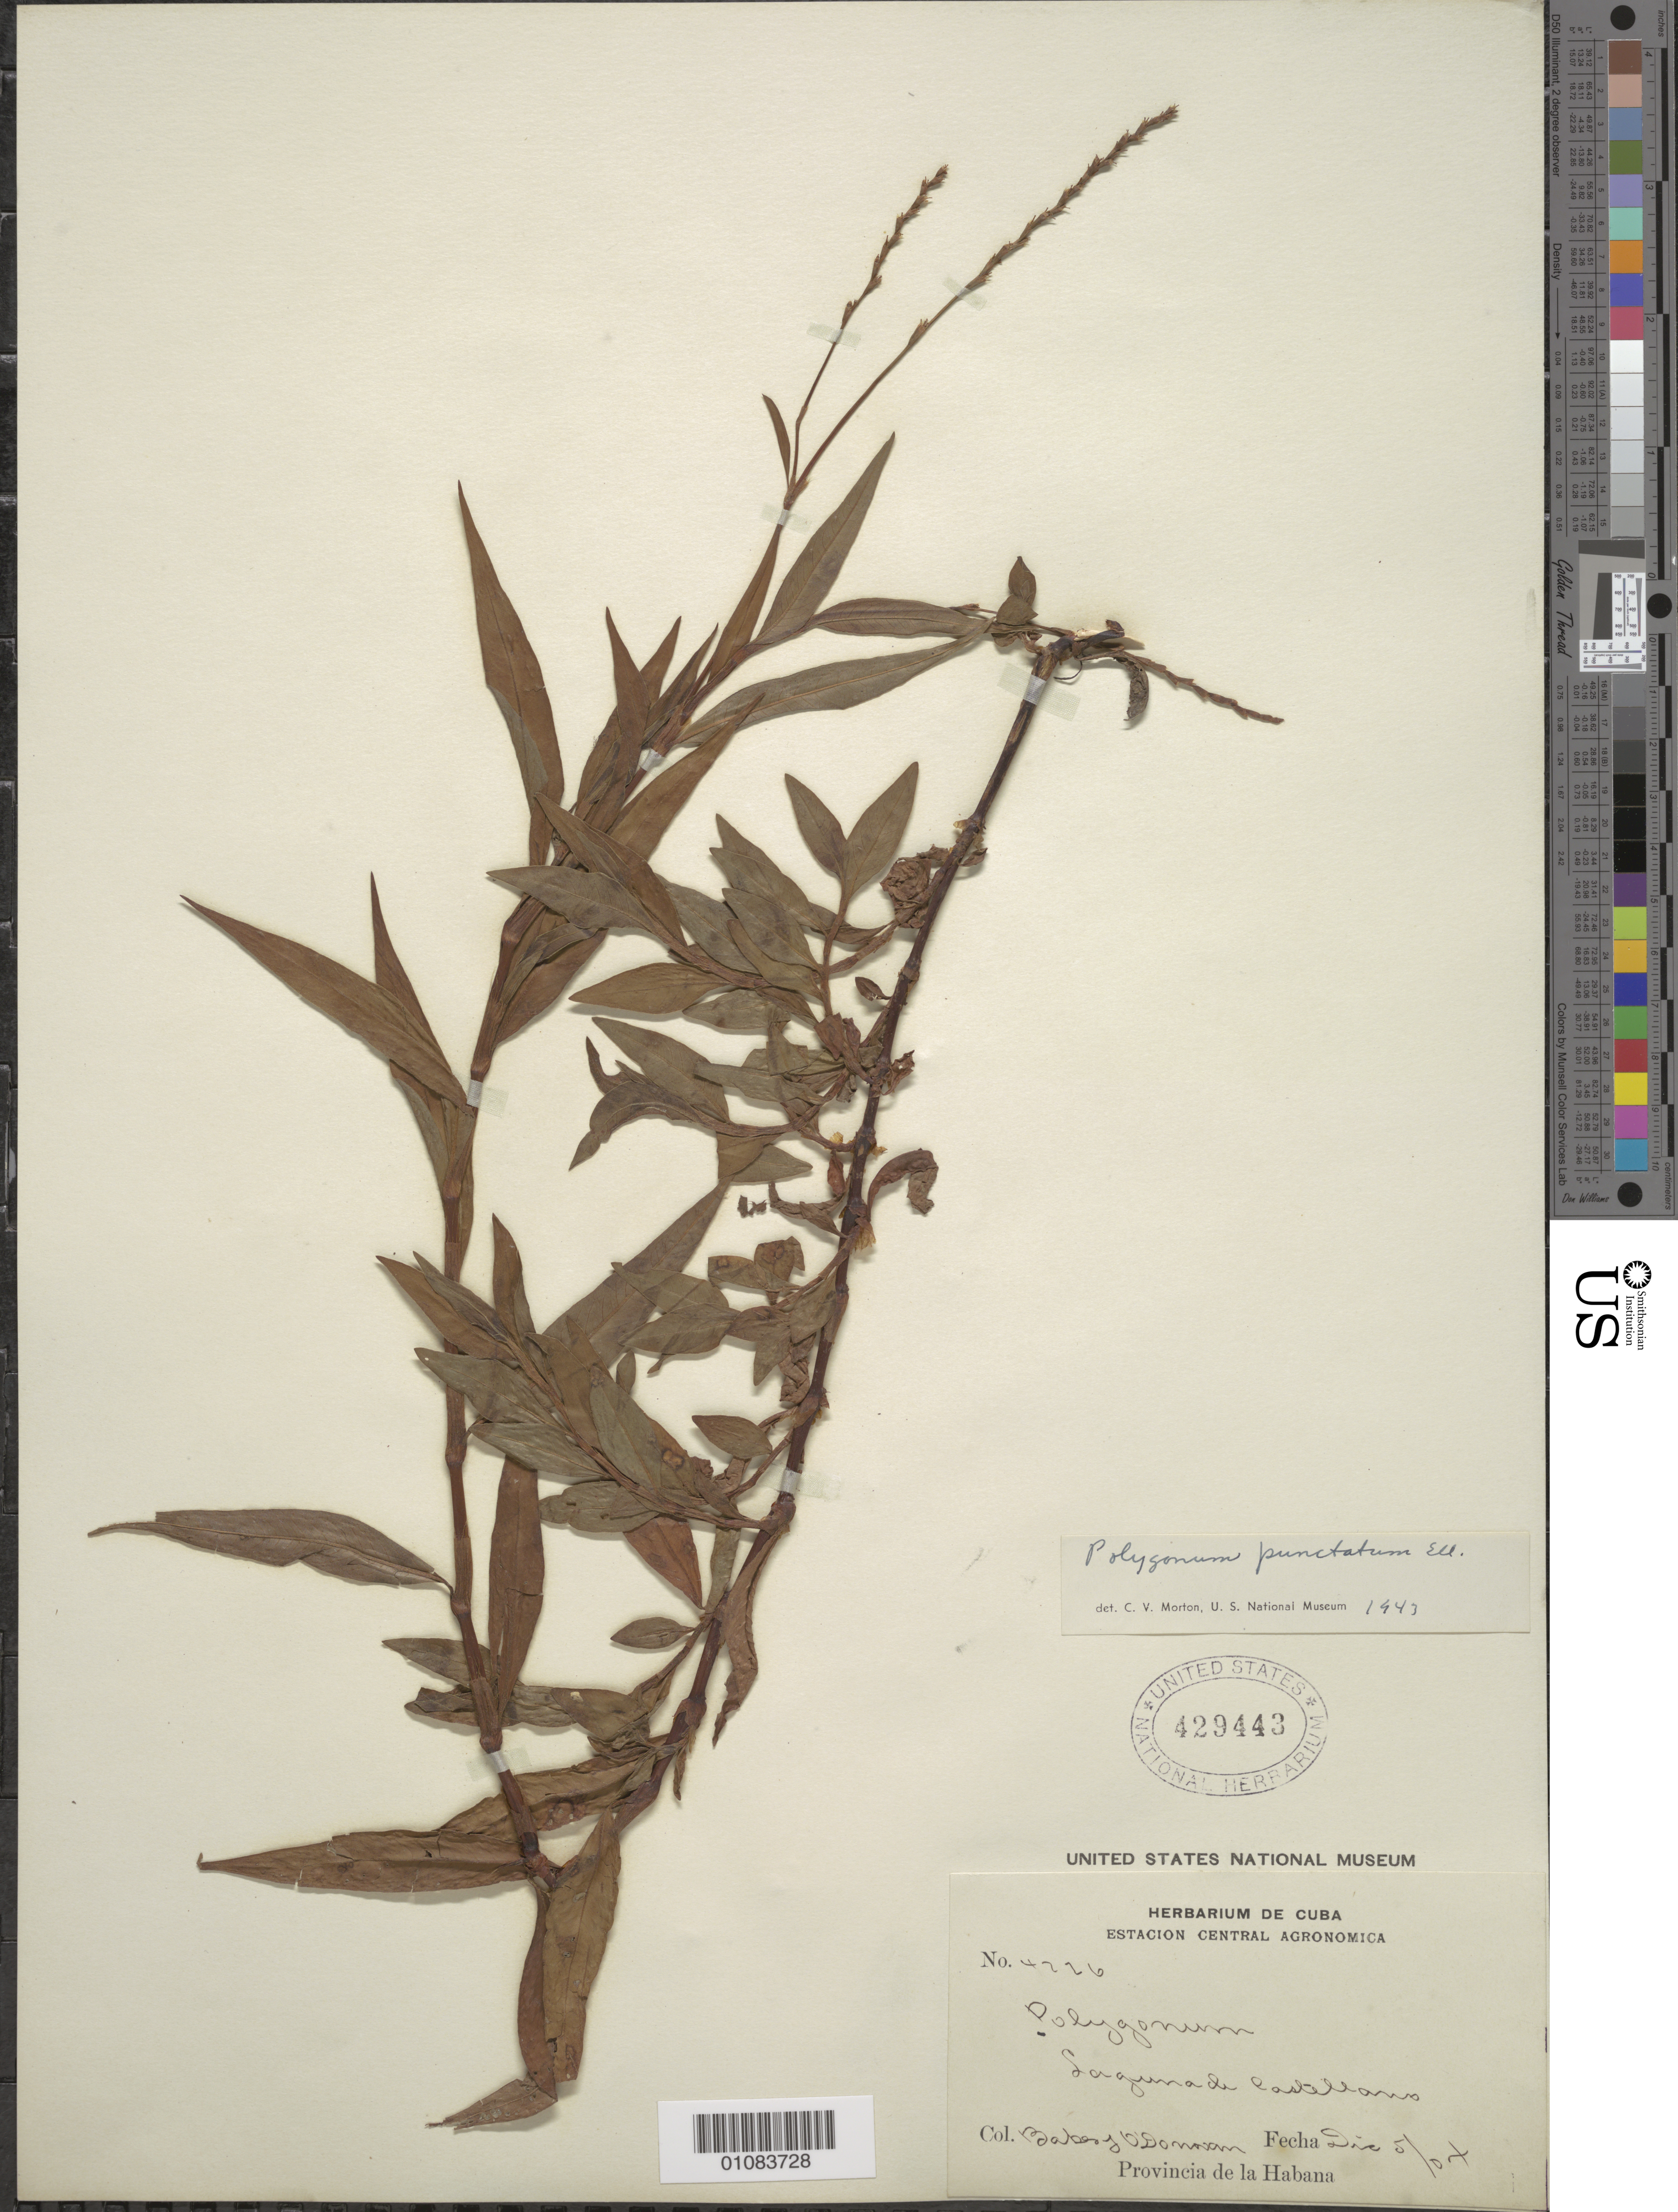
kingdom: Plantae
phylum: Tracheophyta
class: Magnoliopsida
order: Caryophyllales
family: Polygonaceae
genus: Polygonum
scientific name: Polygonum punctatum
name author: Elliott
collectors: E. O'Donovan & C. F. Baker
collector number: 4226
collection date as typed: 05 Dec 1904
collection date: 1904-12-05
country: Cuba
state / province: La Habana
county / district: Municipio Boyeros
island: Cuba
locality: Laguna de Castellano, two and a half miles south-west of Santiago de las Vegas (vecindad de)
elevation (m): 97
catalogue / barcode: US 429443